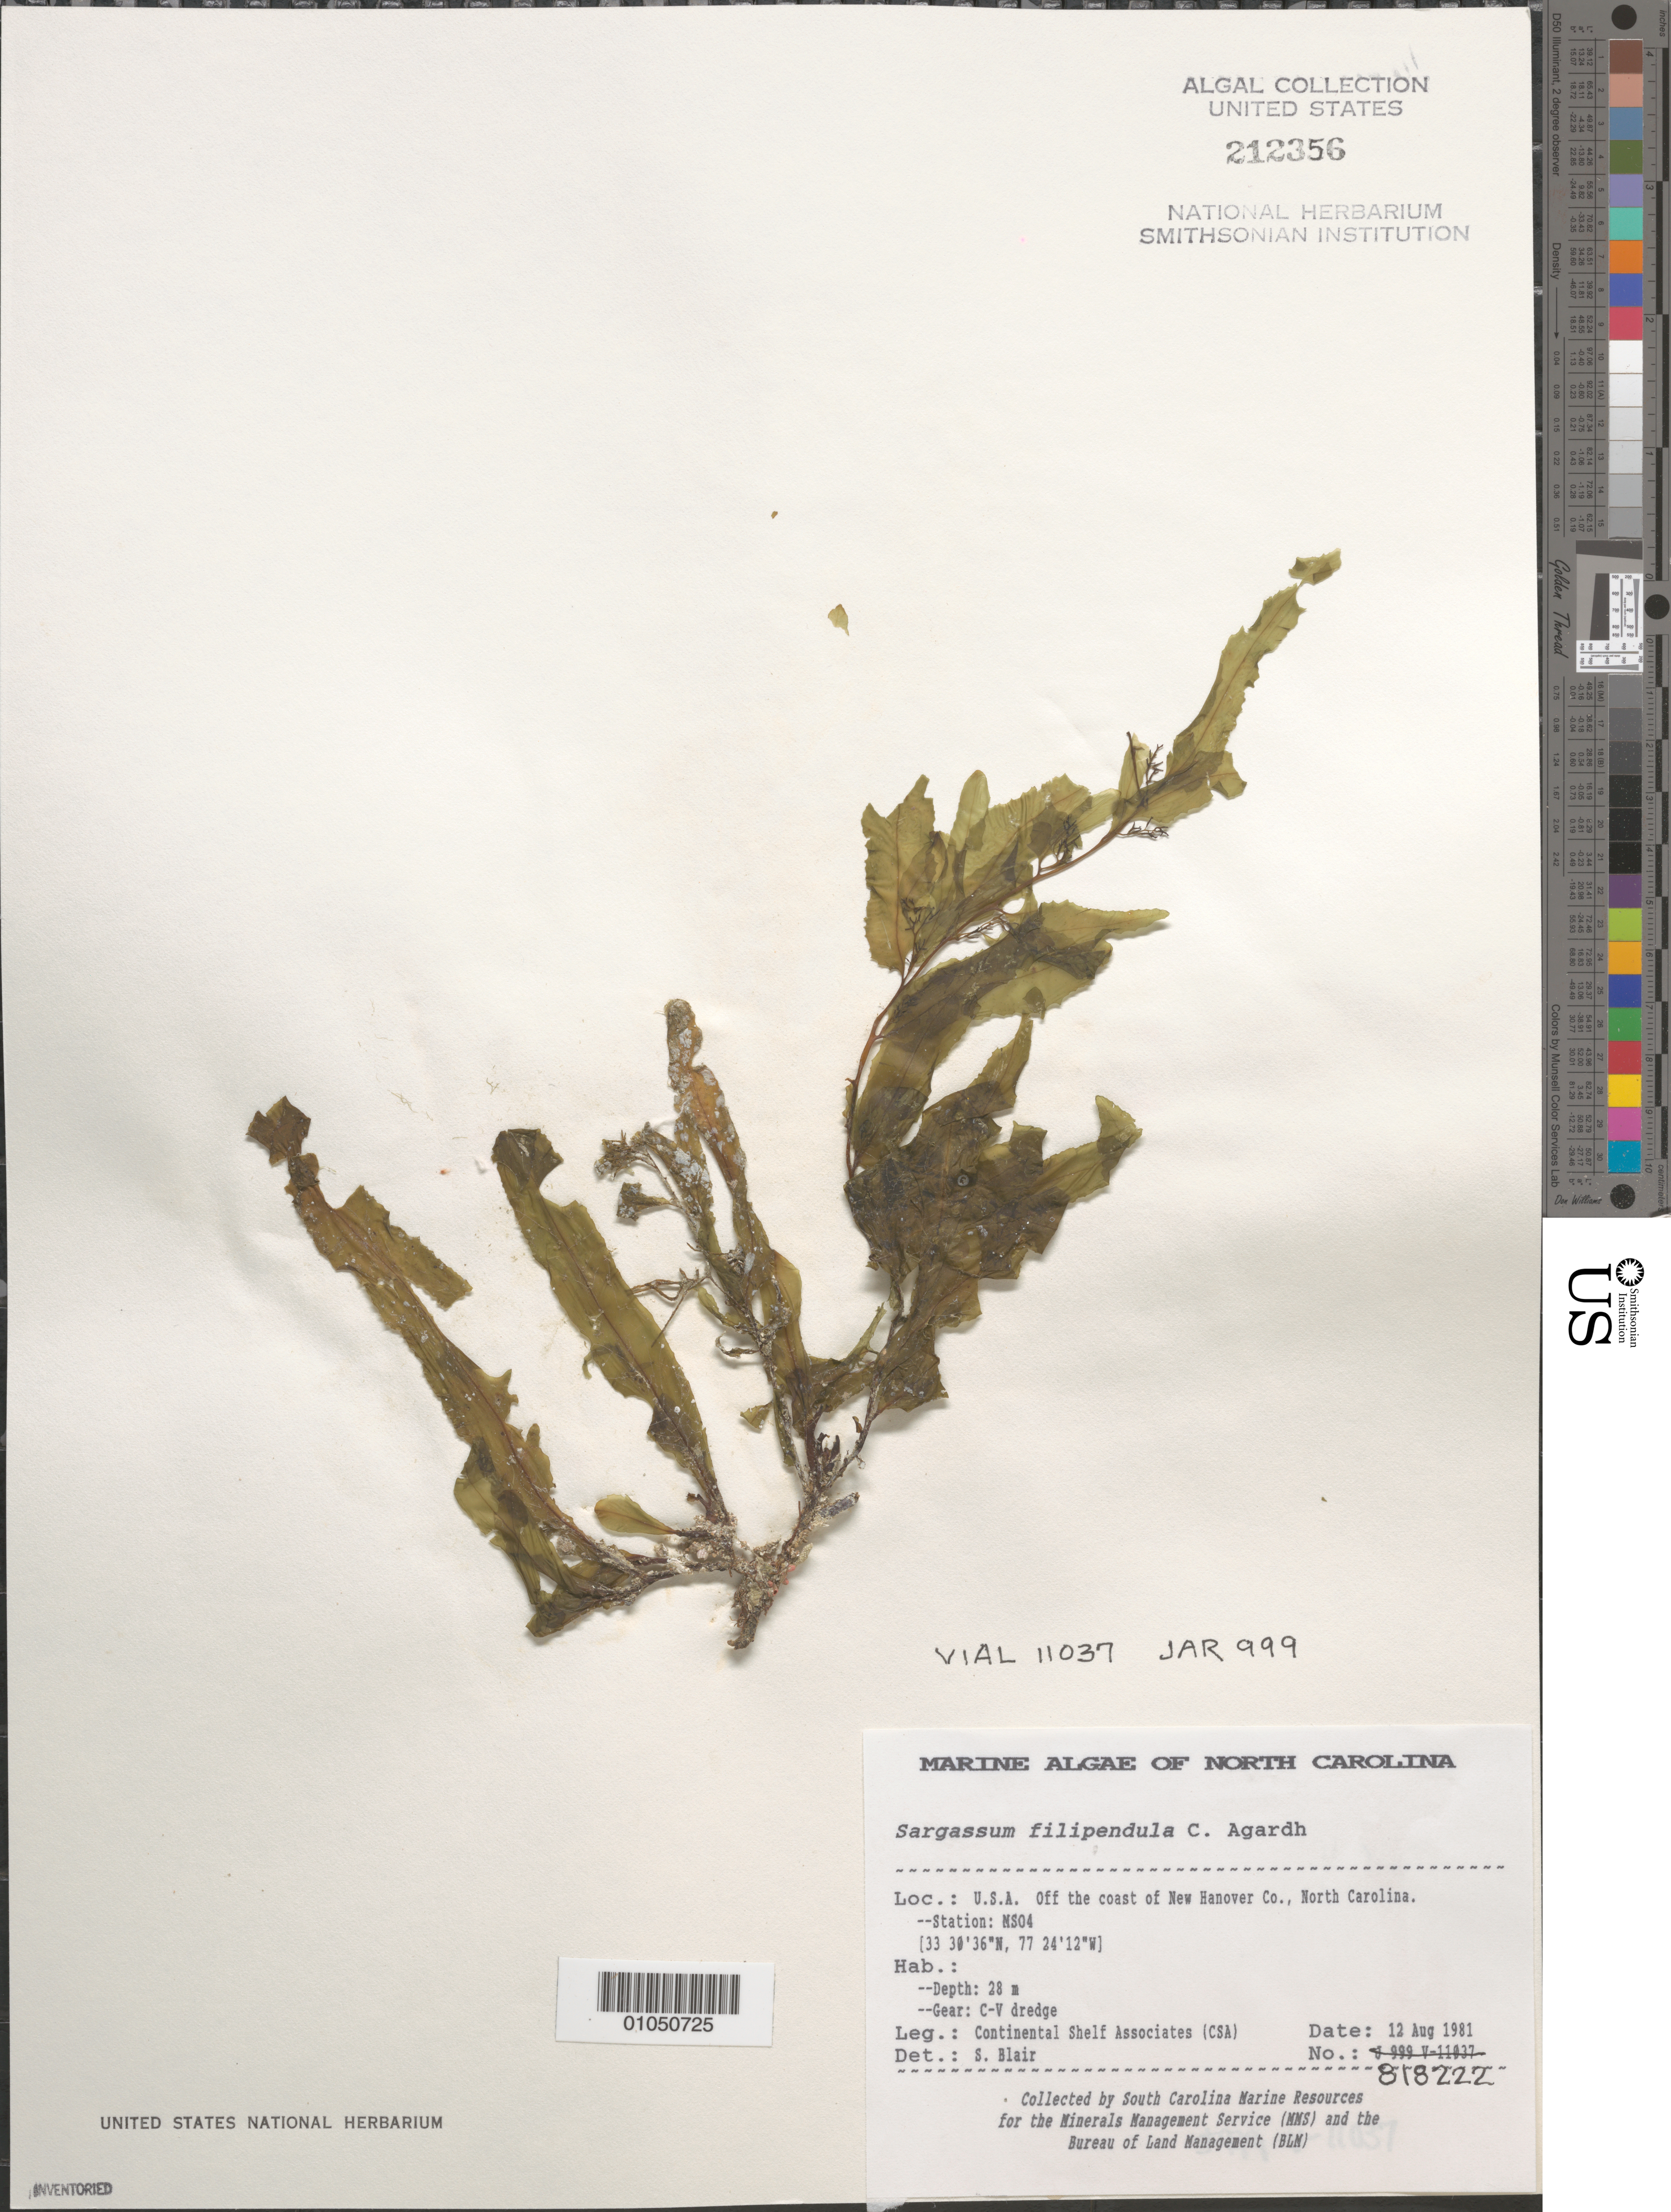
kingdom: Chromista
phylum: Ochrophyta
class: Phaeophyceae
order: Fucales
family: Sargassaceae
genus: Sargassum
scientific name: Sargassum filipendula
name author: C. Agardh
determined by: Blair, S. M.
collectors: Continental Shelf Associates for the MMS/BLM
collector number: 818222 Station MS04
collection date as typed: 12 Aug 1981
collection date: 1981-08-12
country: United States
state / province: North Carolina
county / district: New Hanover County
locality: Off coast of New Hanover County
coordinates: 33 30'36"N, 077 24'12"W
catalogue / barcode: US 212356